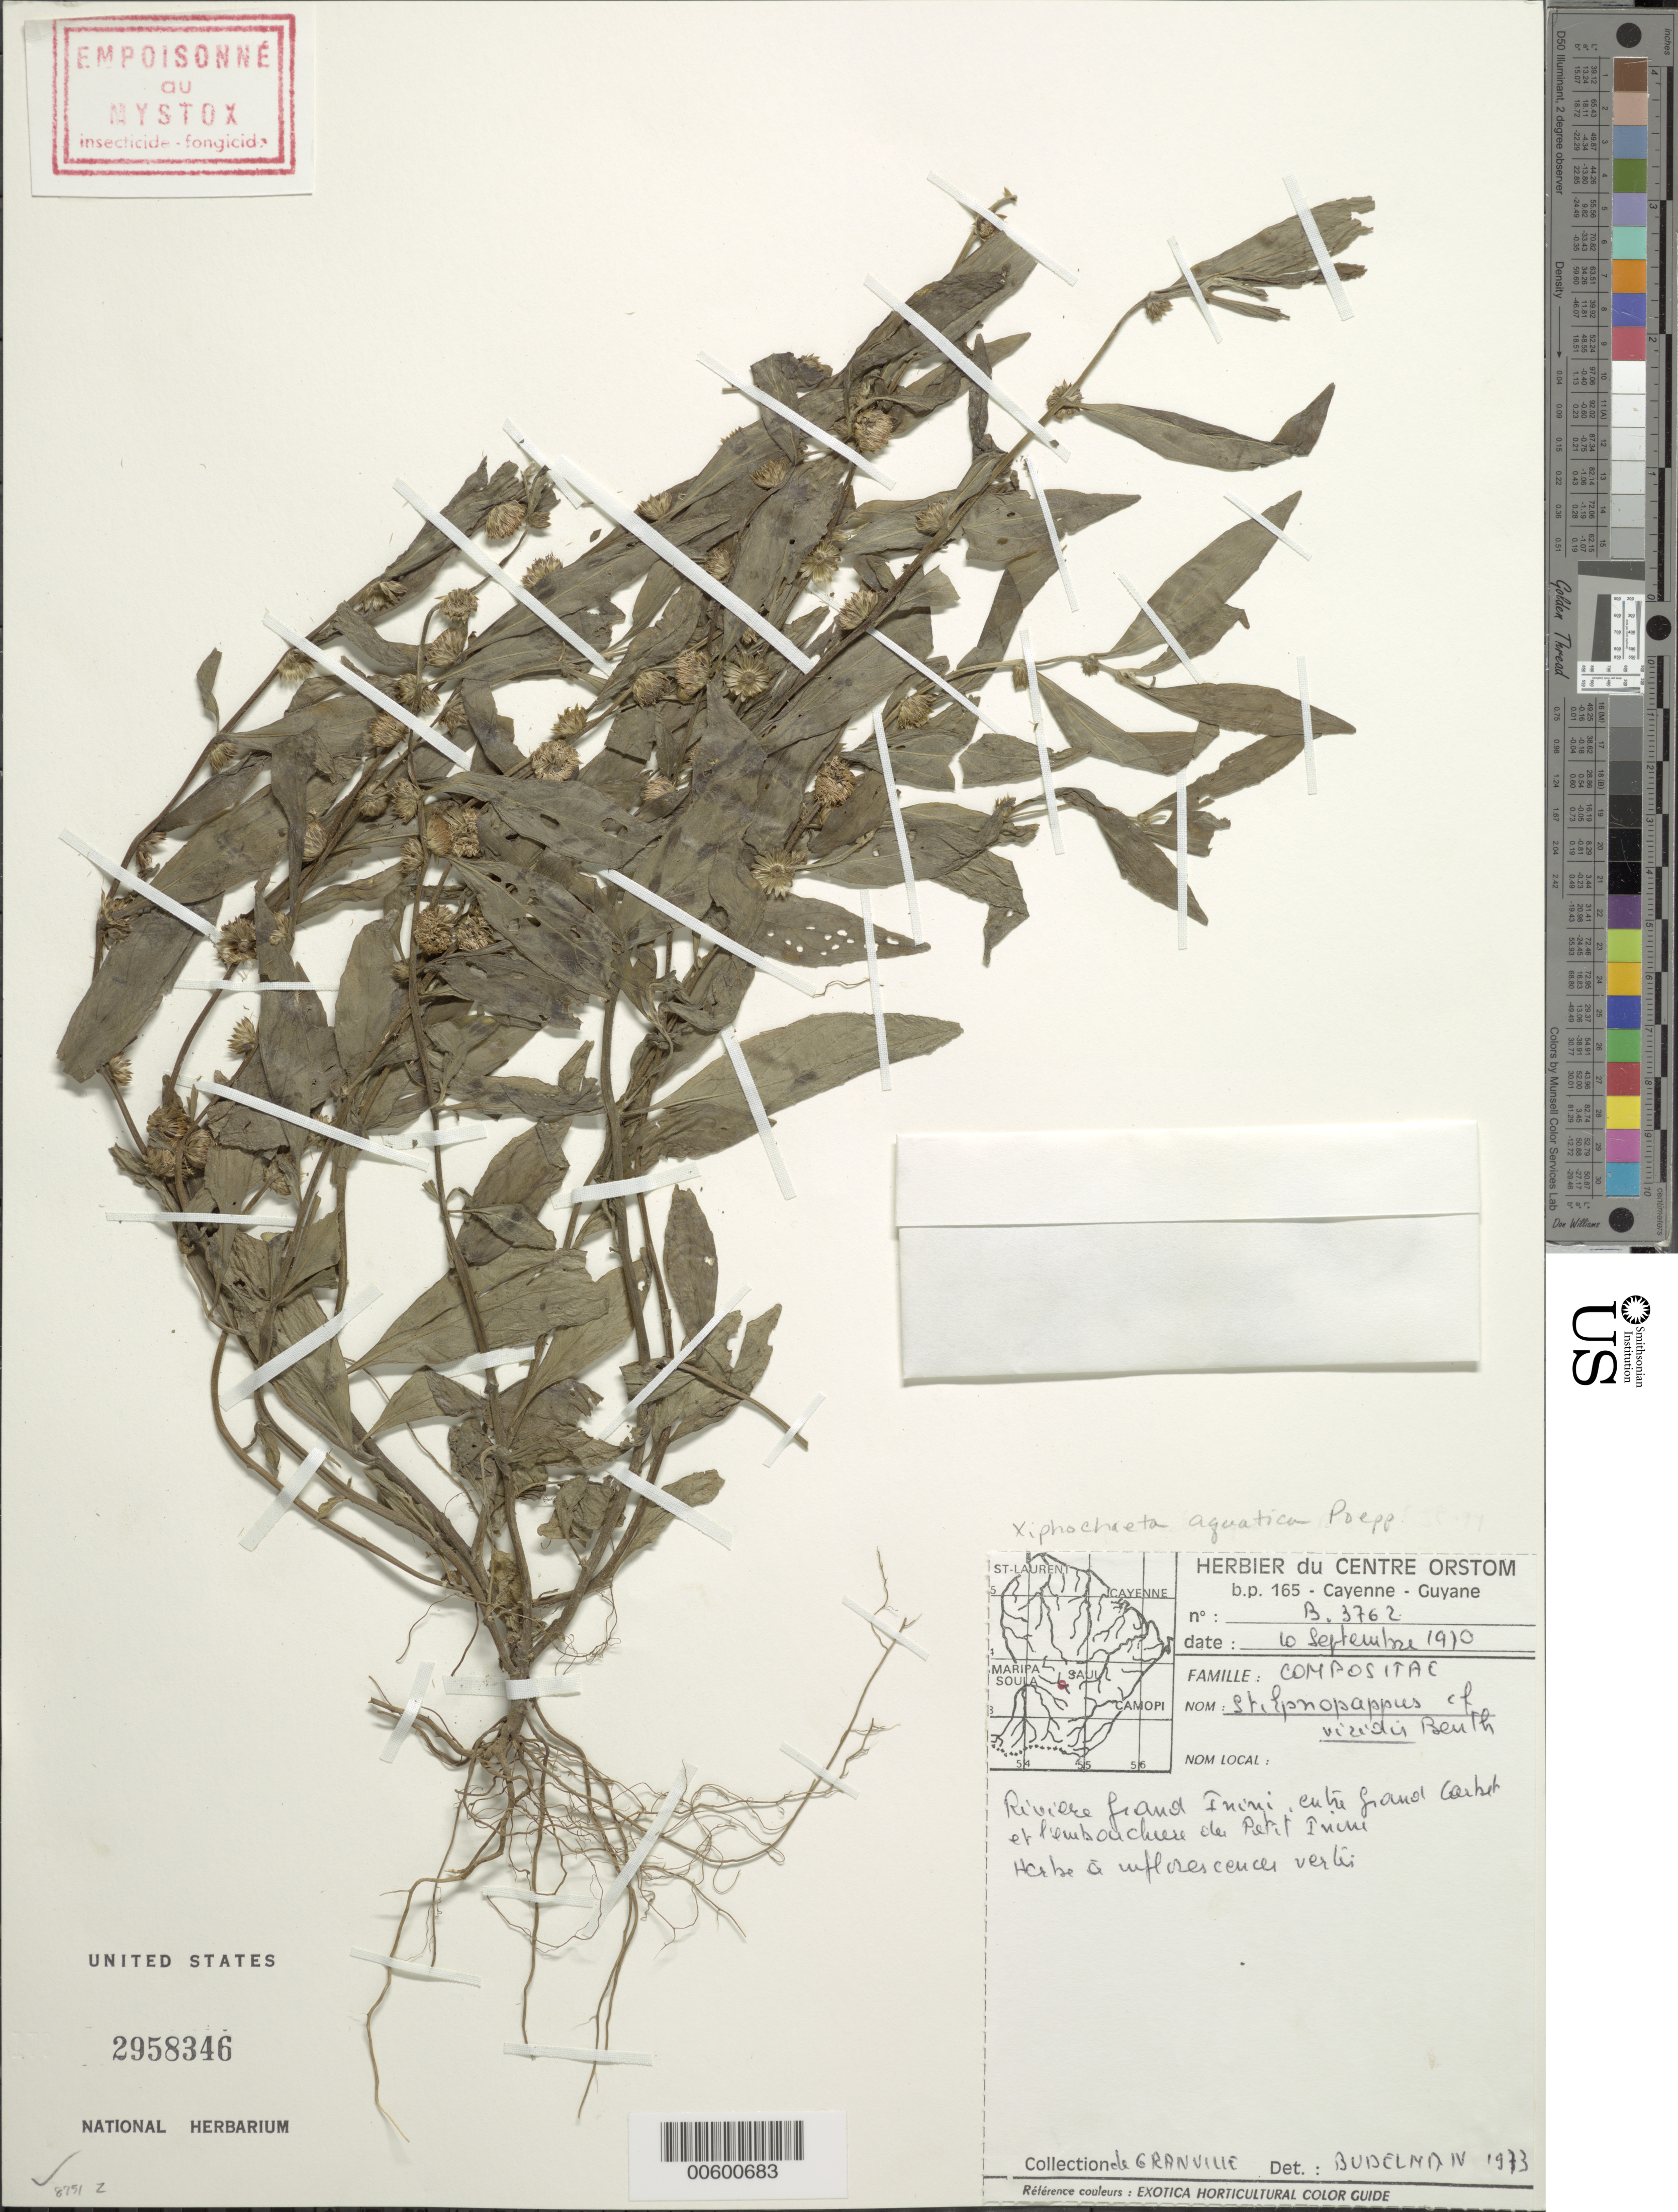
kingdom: Plantae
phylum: Tracheophyta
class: Magnoliopsida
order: Asterales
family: Asteraceae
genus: Xiphochaeta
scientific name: Xiphochaeta aquatica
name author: Poepp.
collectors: J.-J. de Granville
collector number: B 3762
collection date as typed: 10-Sep-70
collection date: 1970-09-10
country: French Guiana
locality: Rivière Grand Inini, entre Grand Carbet et l'embouchure du Petite Inini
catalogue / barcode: US 2958346